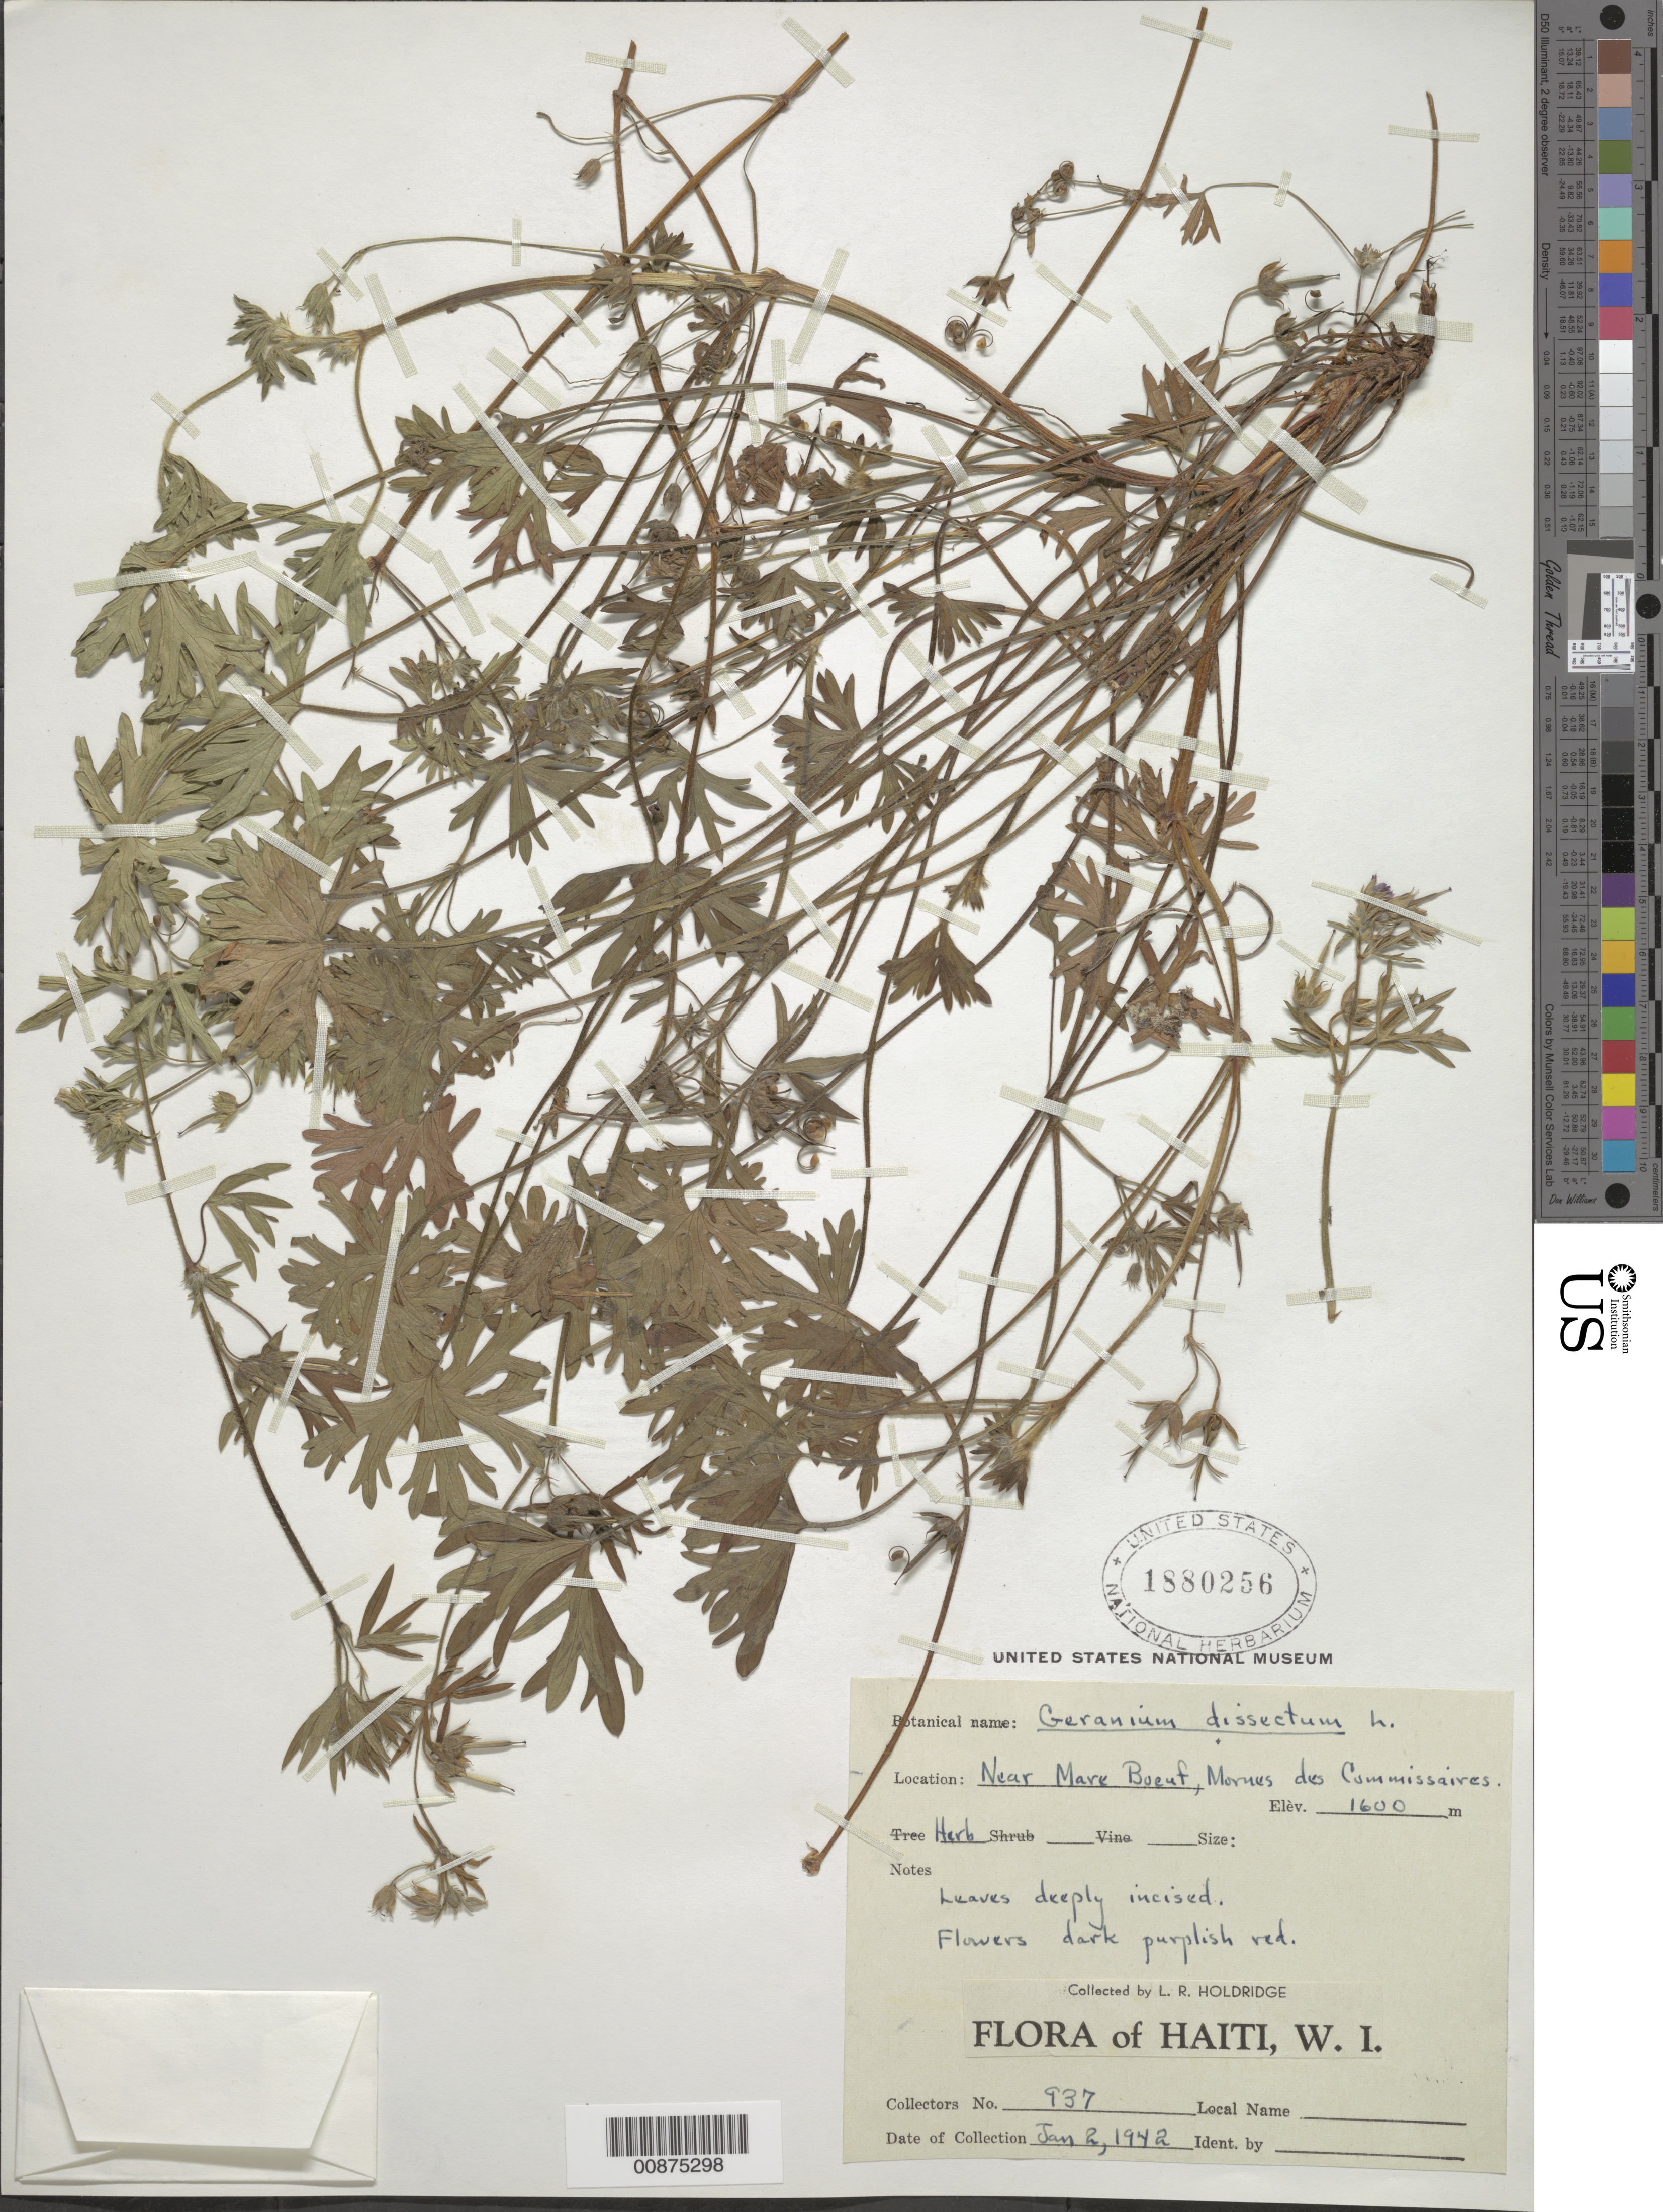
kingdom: Plantae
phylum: Tracheophyta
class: Magnoliopsida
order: Geraniales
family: Geraniaceae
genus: Geranium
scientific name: Geranium dissectum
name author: L.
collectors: L. Holdridge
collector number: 937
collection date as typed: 02 Jan 1942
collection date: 1942-01-02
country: Haiti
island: Hispaniola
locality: Near Mare Boeuf, Mornes des Commissaires.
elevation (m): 1600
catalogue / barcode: US 1880256